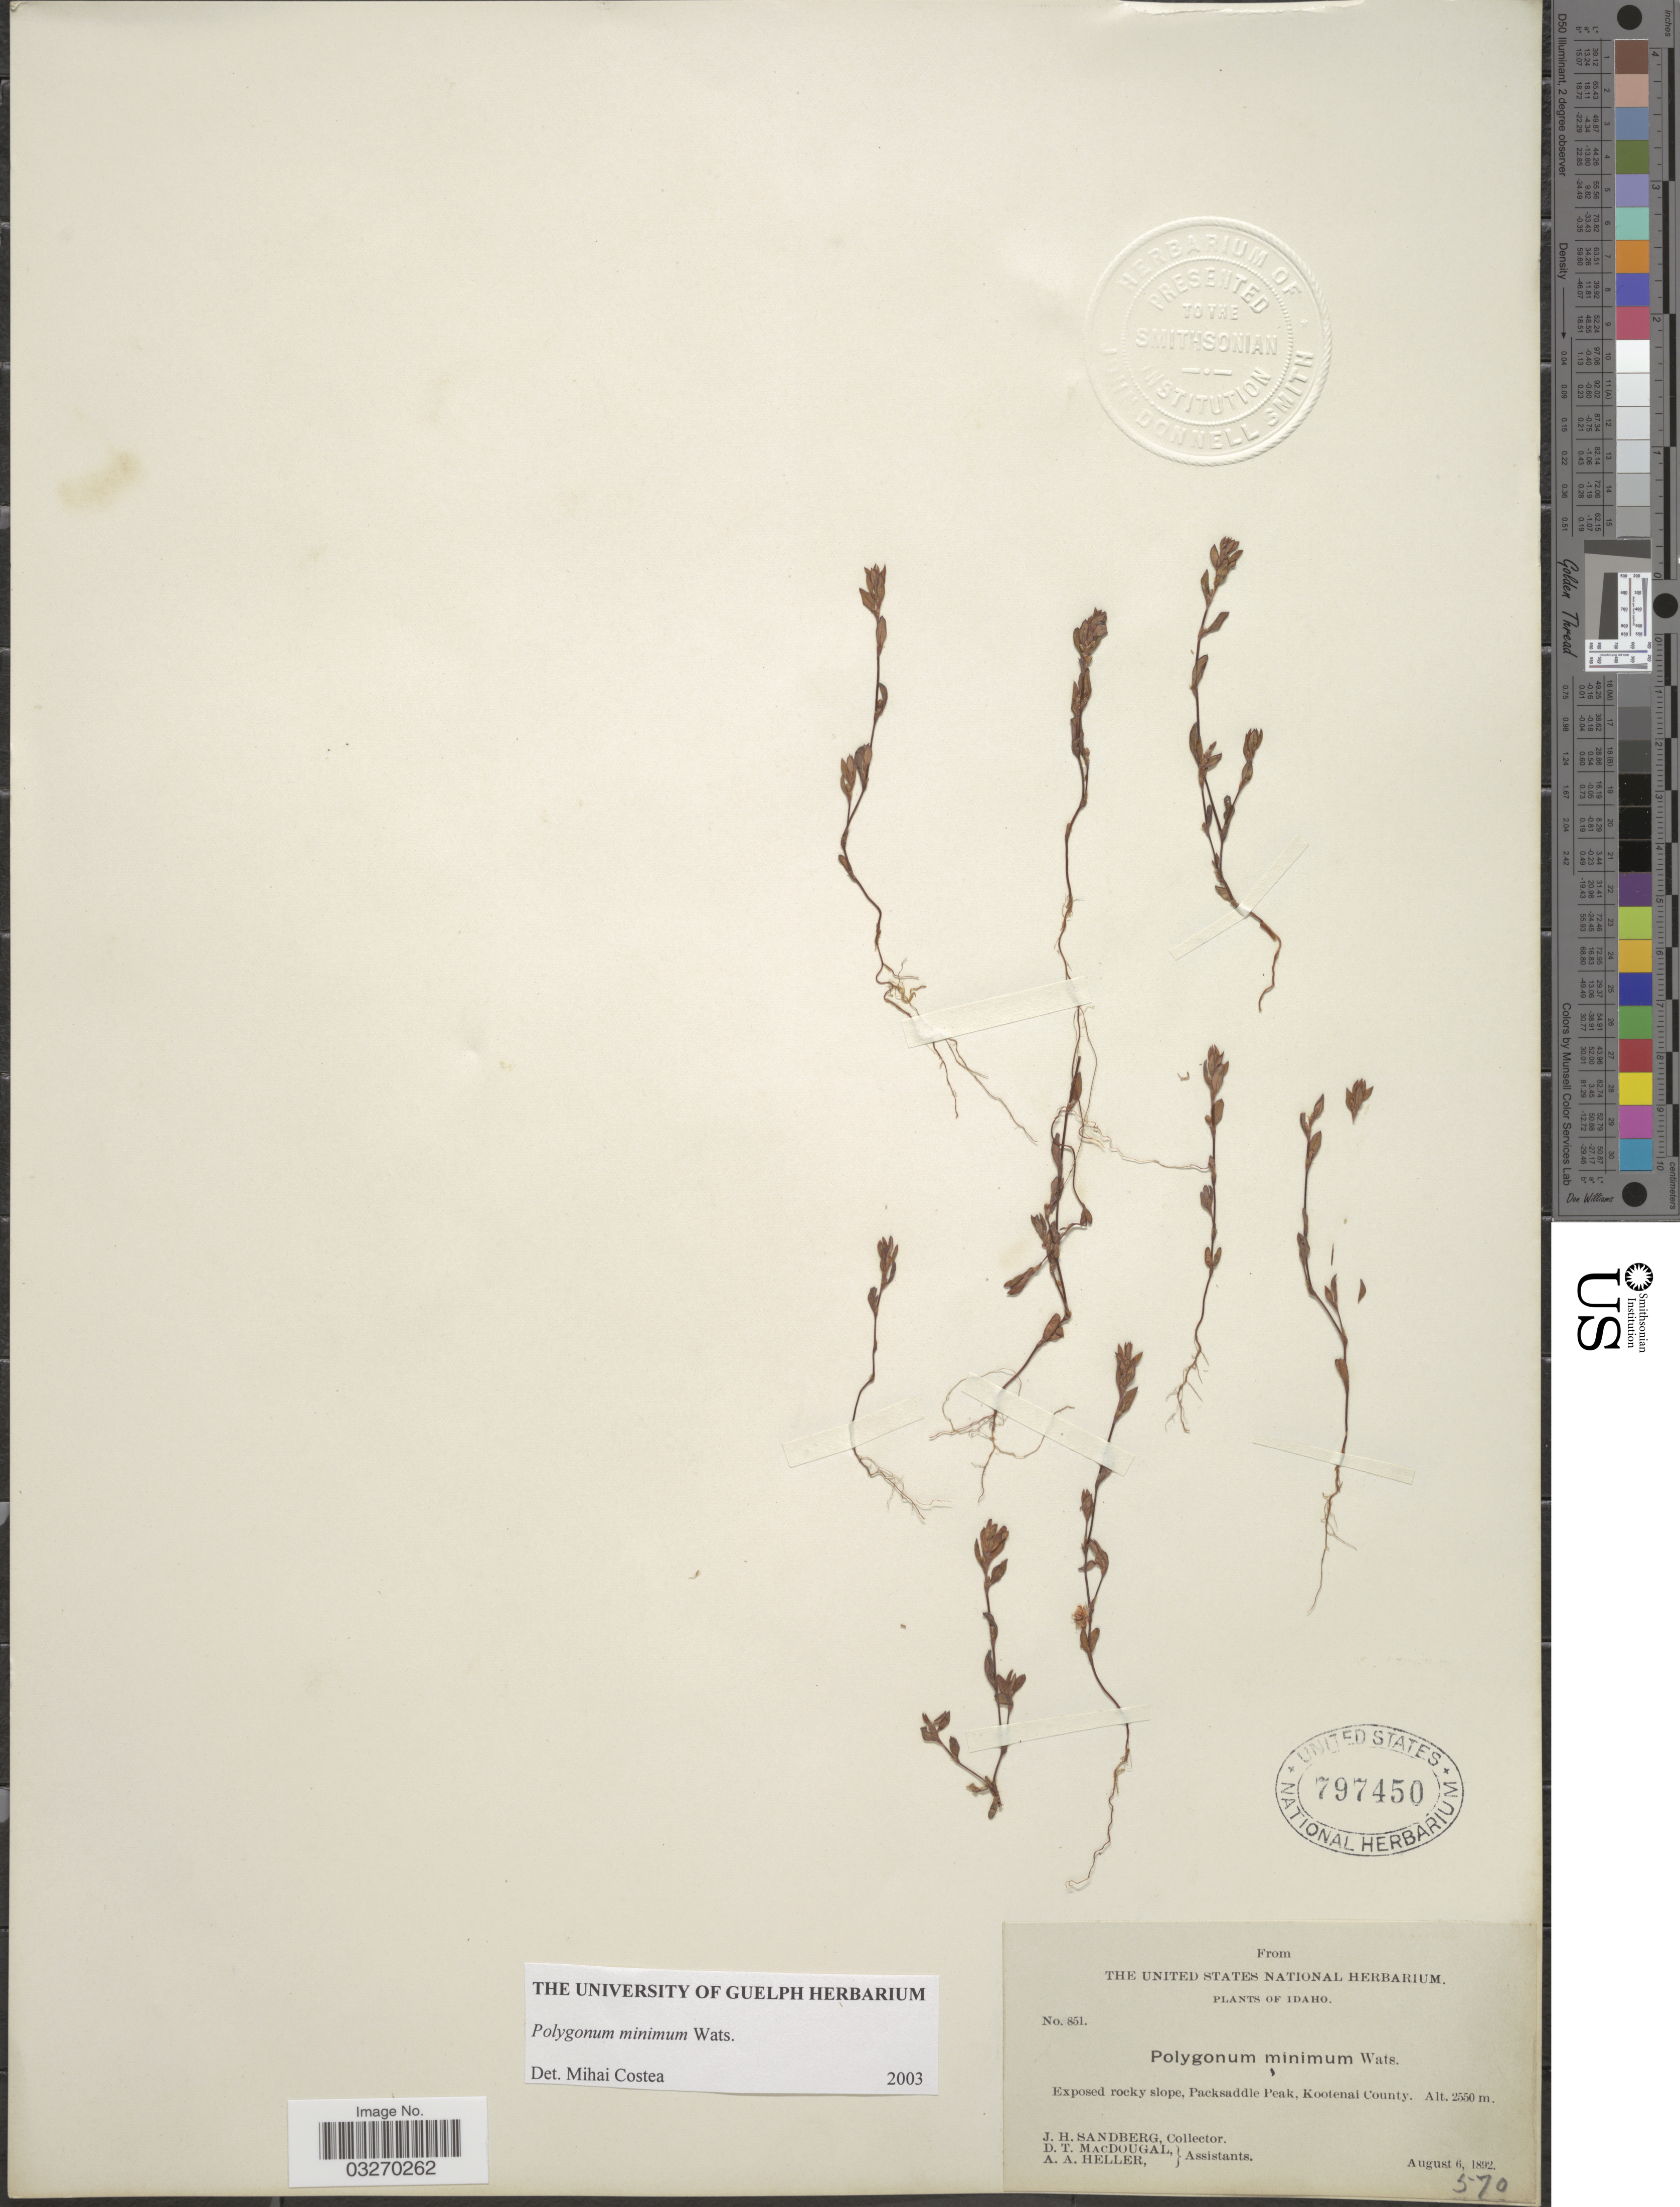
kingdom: Plantae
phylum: Tracheophyta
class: Magnoliopsida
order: Caryophyllales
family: Polygonaceae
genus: Polygonum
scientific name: Polygonum minimum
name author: S. Watson in C. King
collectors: J. H. Sandberg, D. T. MacDougal & A. A. Heller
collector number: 851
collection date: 1892-08-06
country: United States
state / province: Idaho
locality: Packsaddle Peak, Kootenai County.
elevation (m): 2550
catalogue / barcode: US 797450